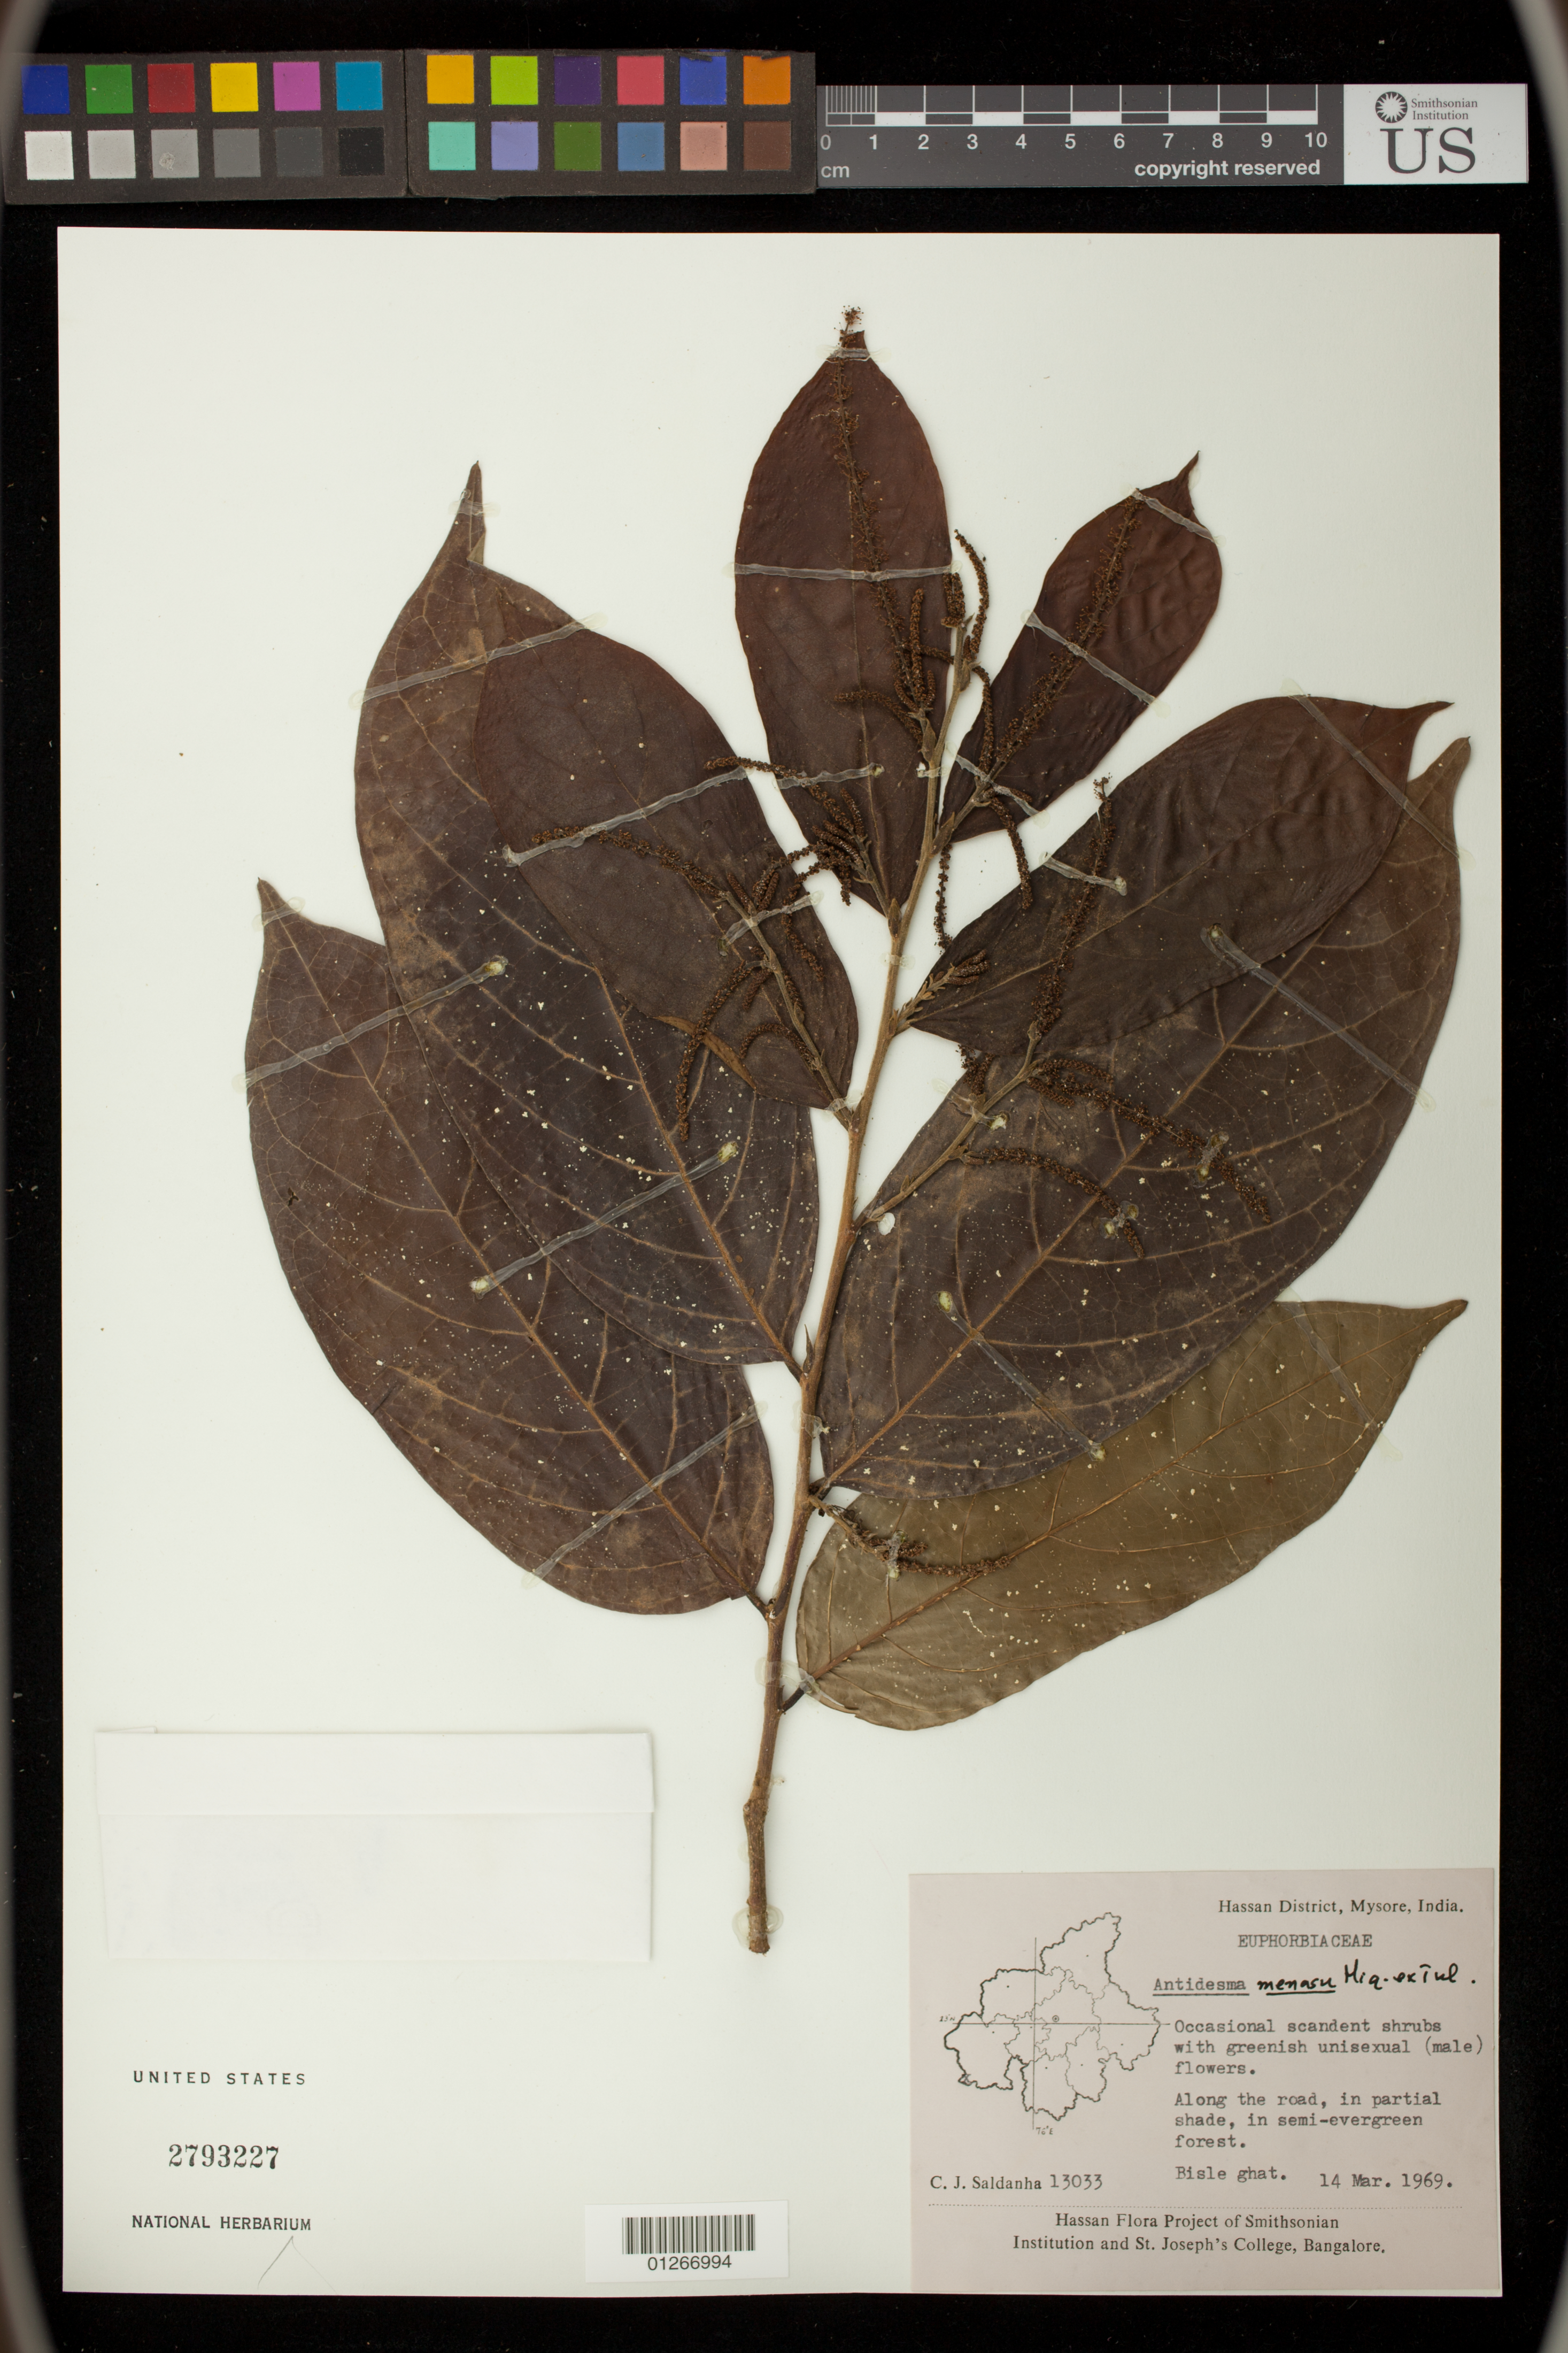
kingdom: Plantae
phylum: Tracheophyta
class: Magnoliopsida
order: Malpighiales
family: Phyllanthaceae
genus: Antidesma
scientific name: Antidesma menasu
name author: Miq. ex Tul.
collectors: C. J. Saldanha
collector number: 13033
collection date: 1969-03-14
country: India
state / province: Karnataka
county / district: Mysore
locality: Bisle ghat.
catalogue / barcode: US 2793227